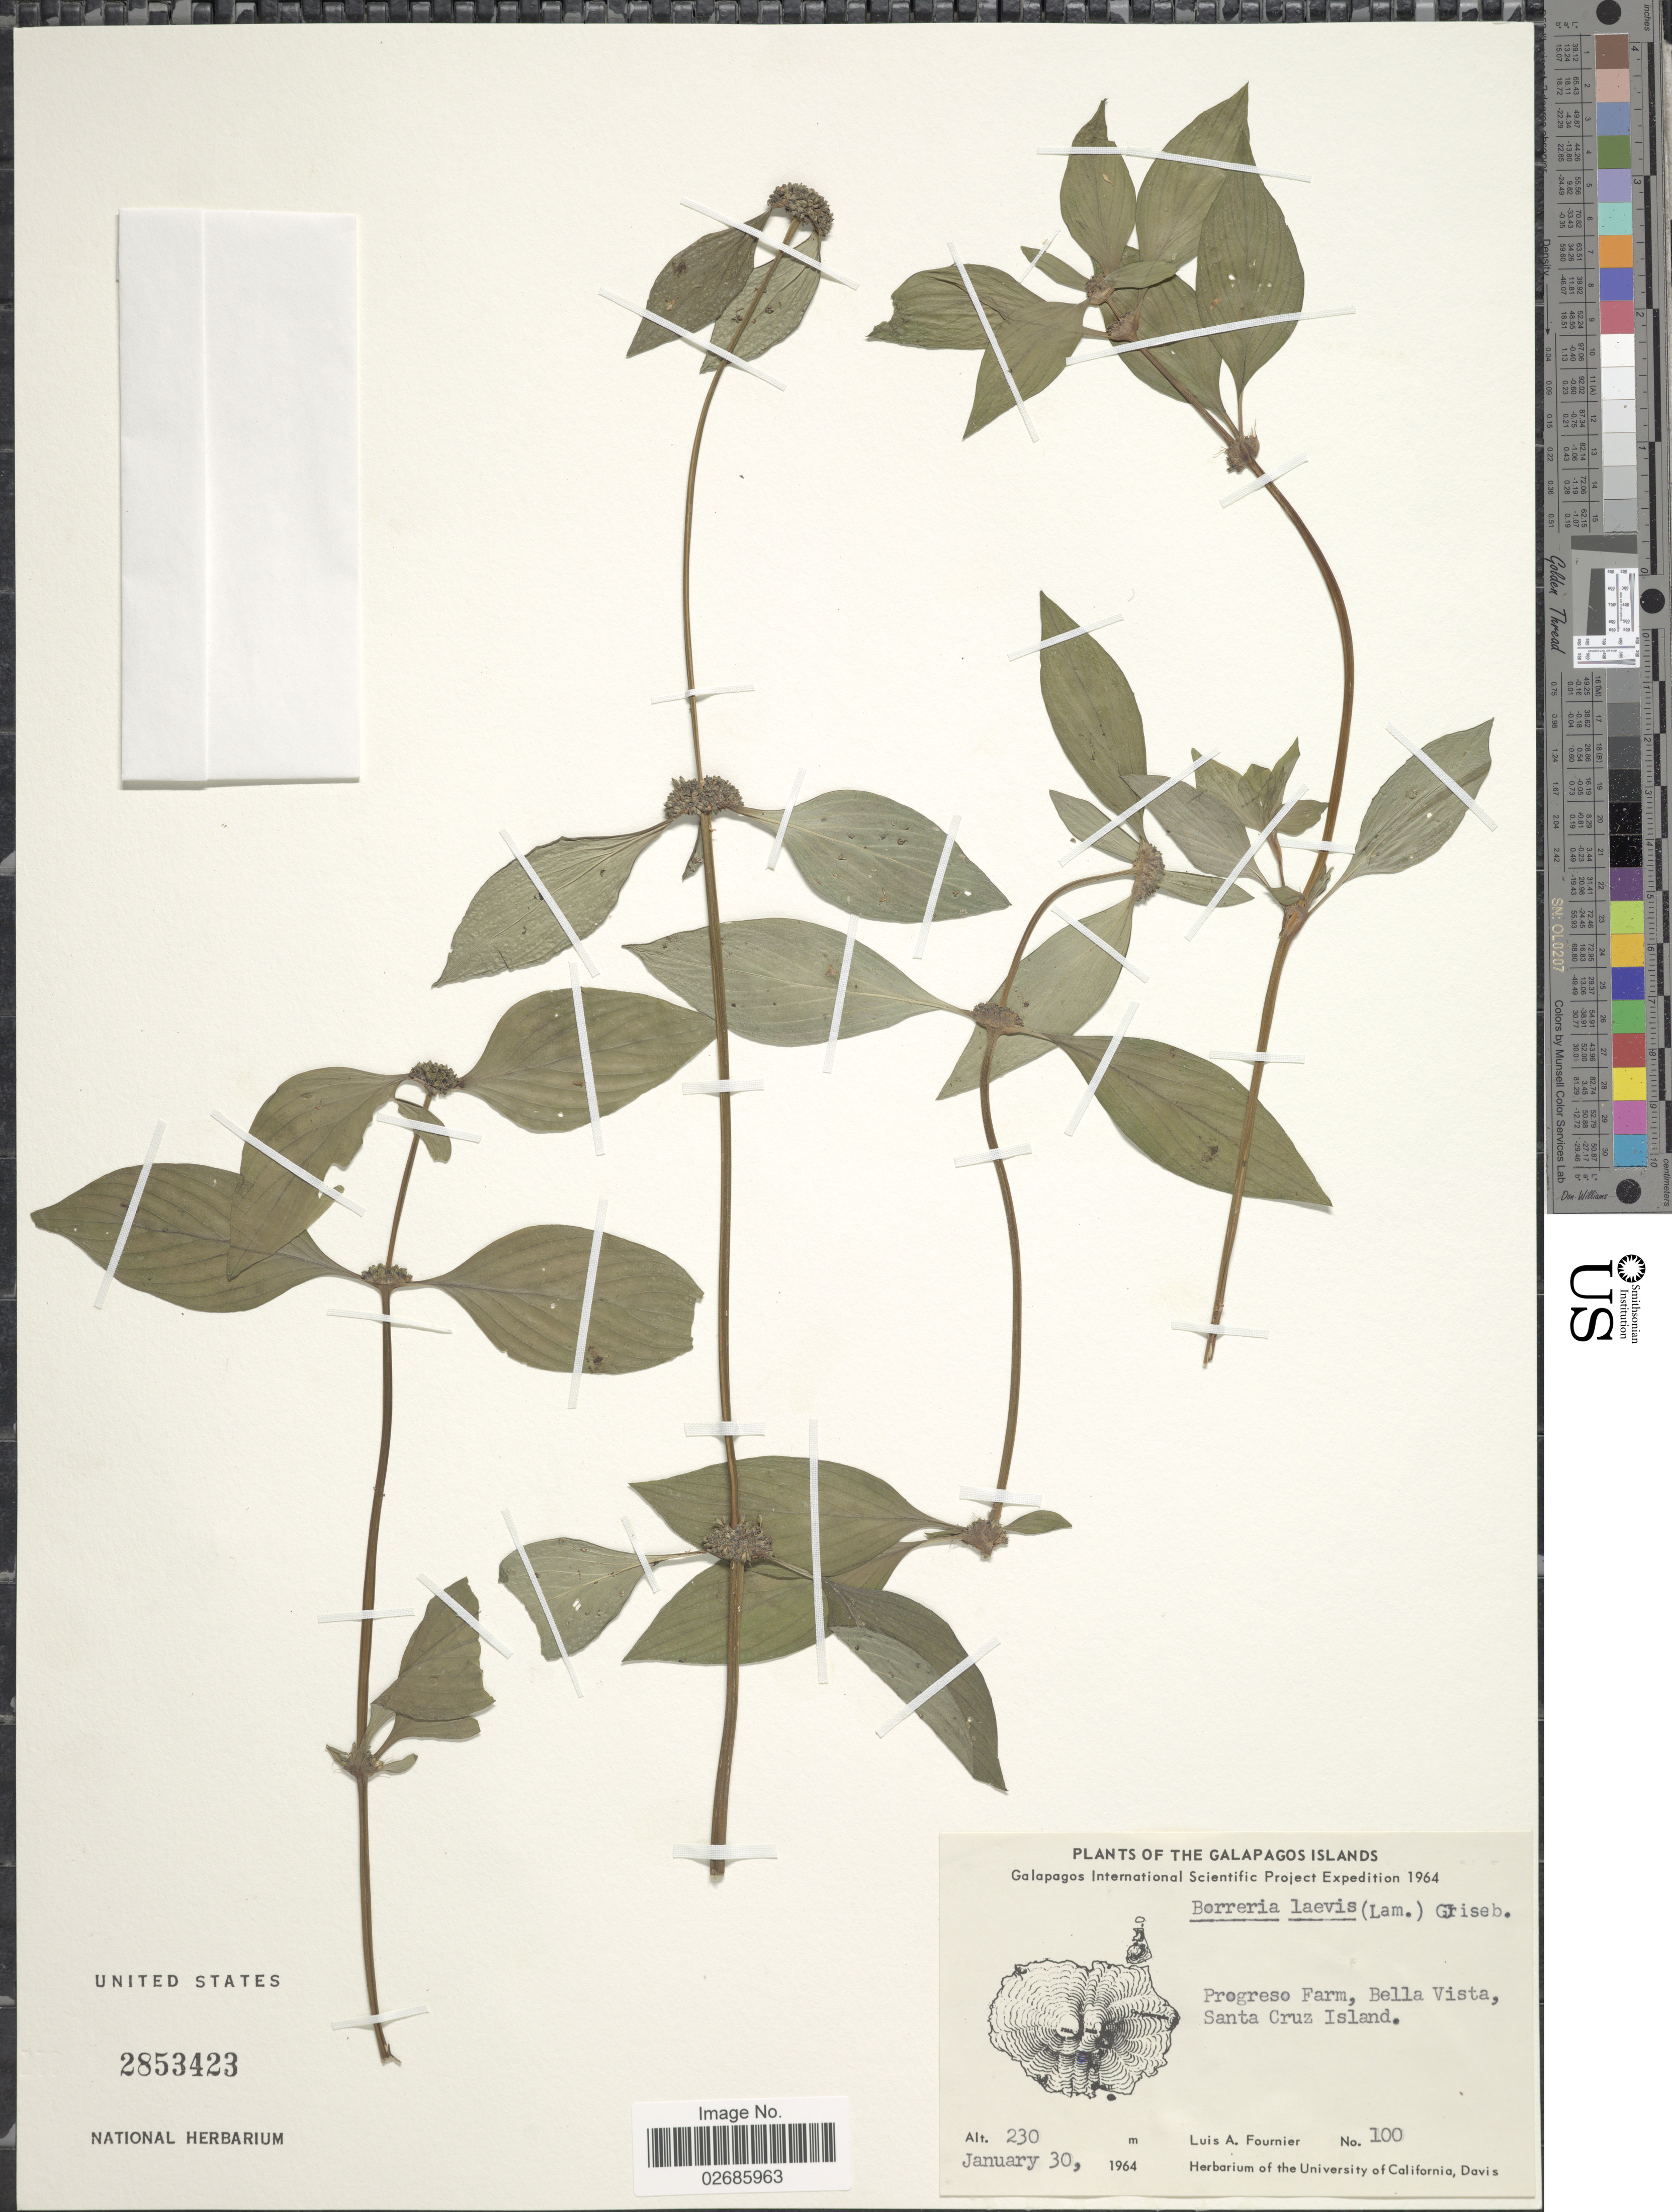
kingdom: Plantae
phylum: Tracheophyta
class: Magnoliopsida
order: Gentianales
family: Rubiaceae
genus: Borreria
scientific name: Borreria assurgens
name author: (Ruiz & Pav.) Griseb.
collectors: L. A. Fournier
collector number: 100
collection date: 1964-01-30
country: Ecuador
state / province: Colón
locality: The Galapagos Islands, Progreso Farm, Bella Vista, Santa Cruz Island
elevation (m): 230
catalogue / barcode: US 2853423